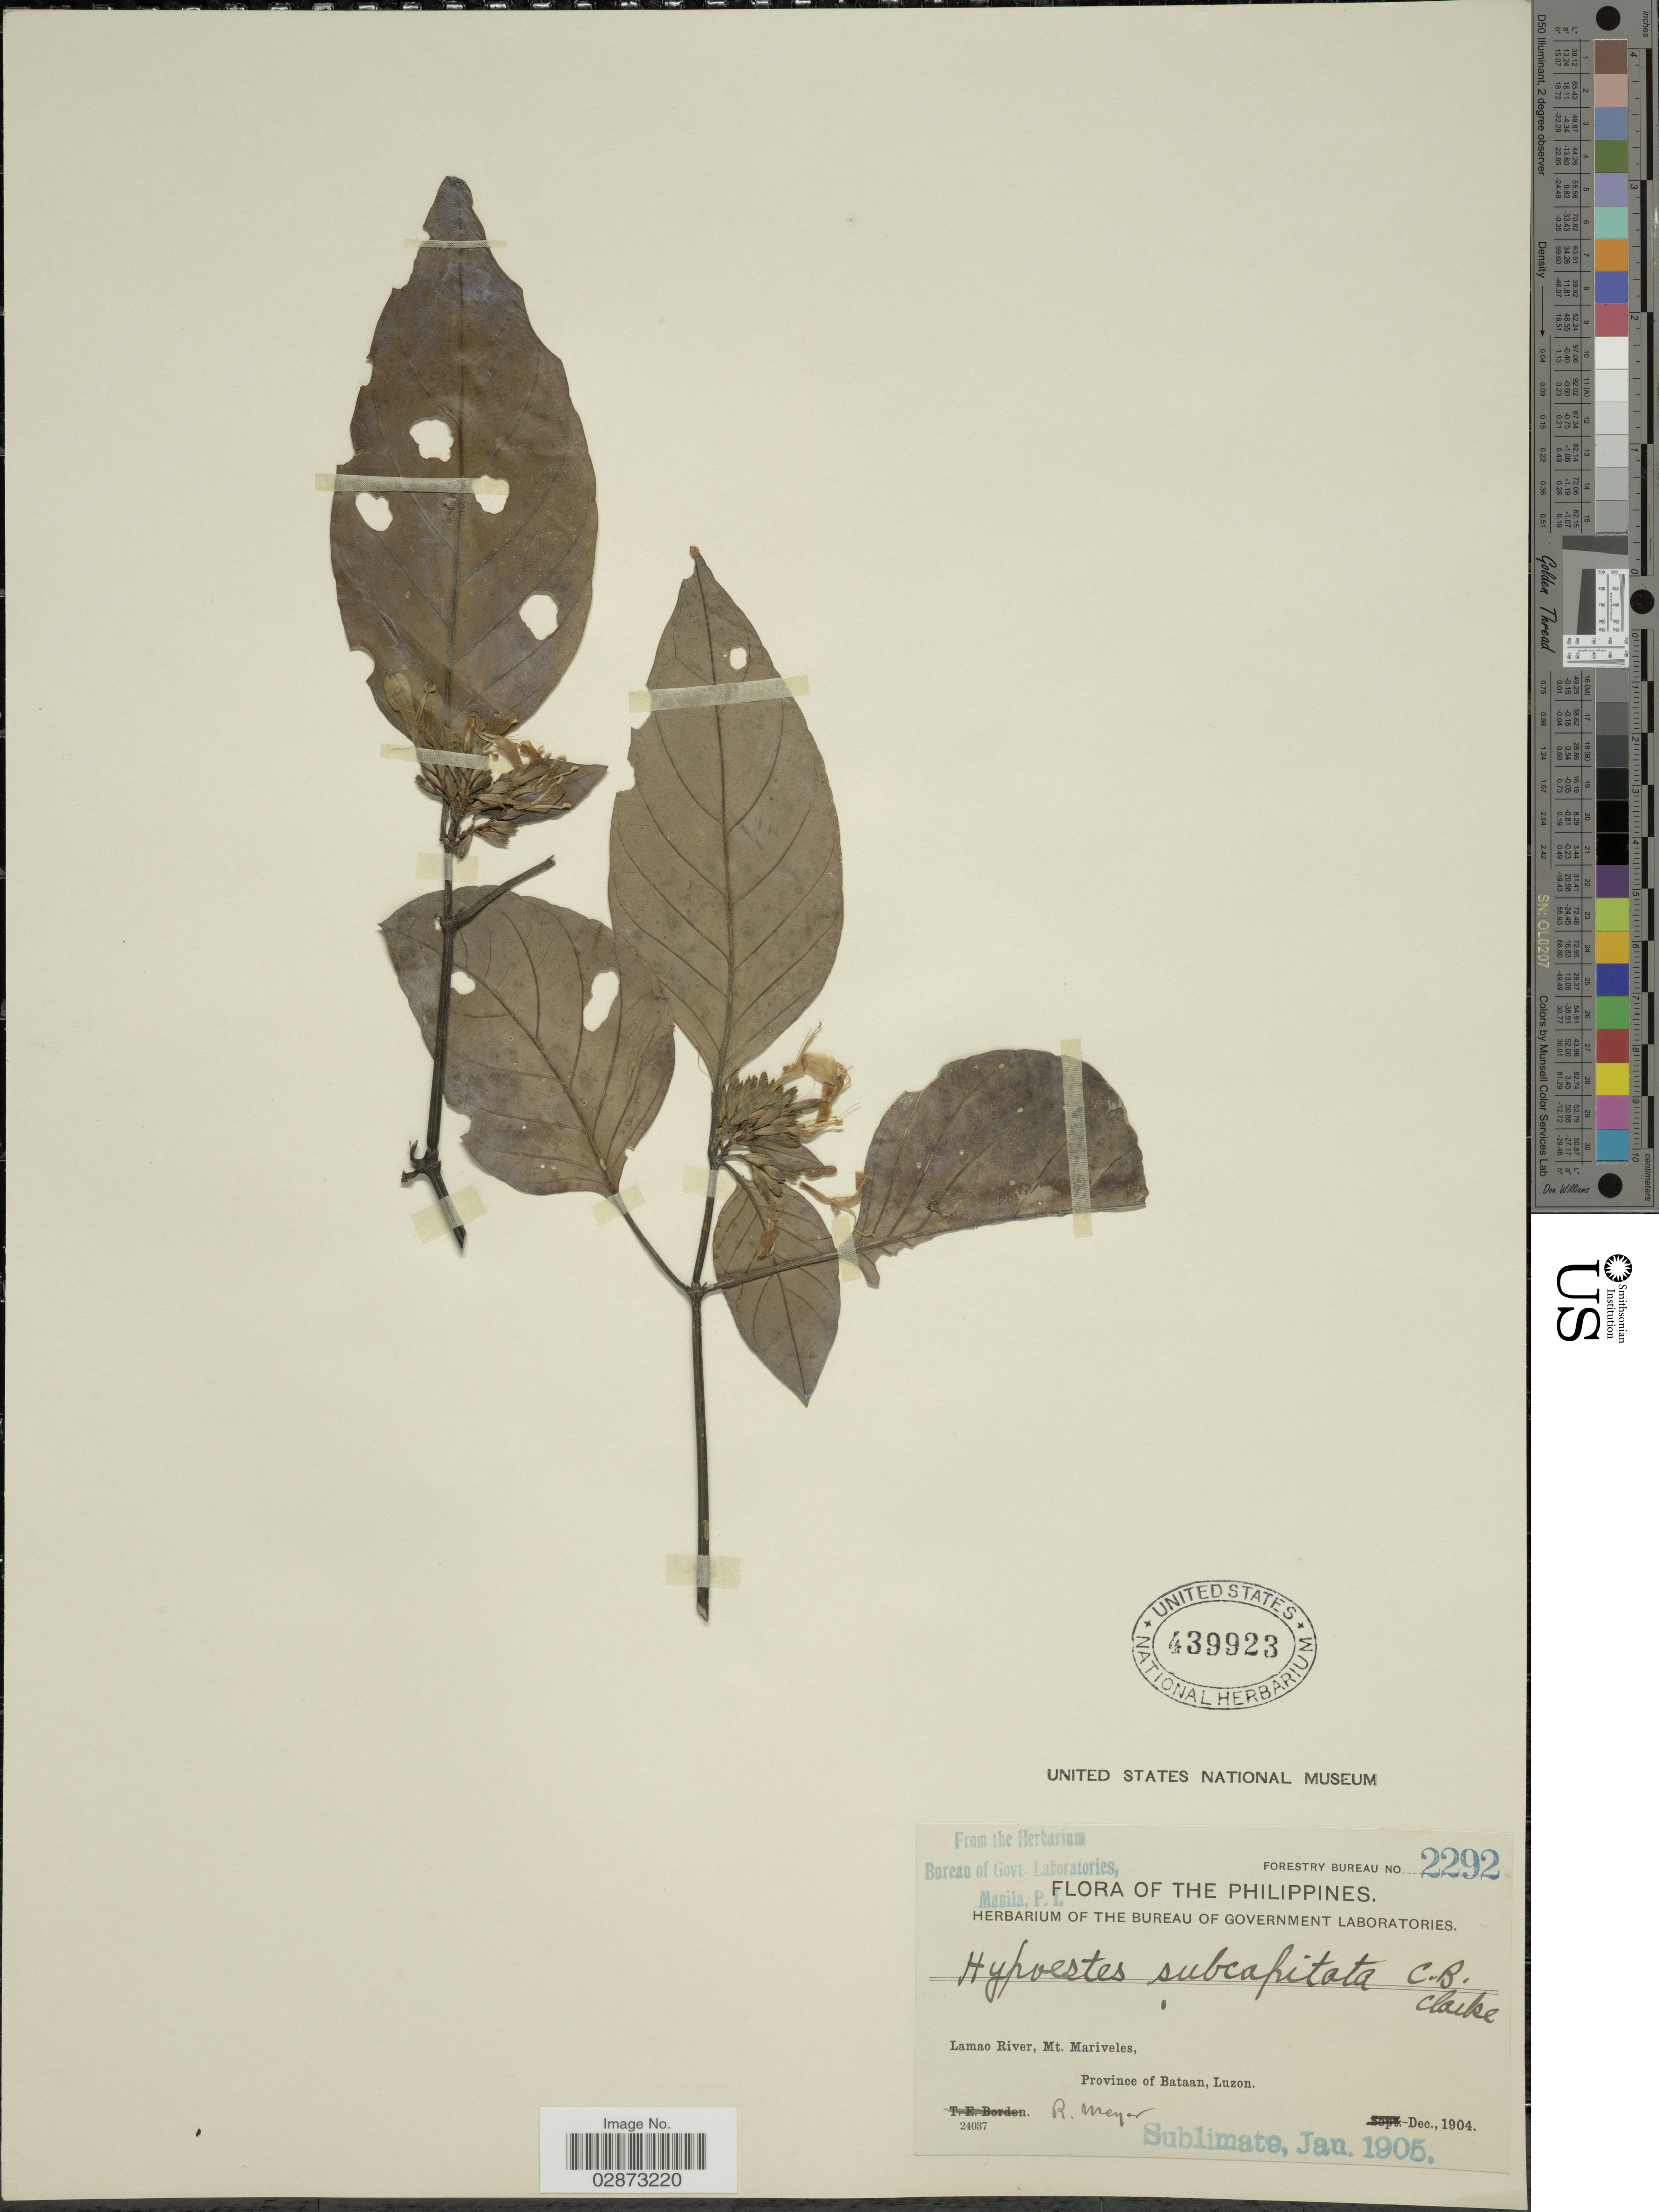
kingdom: Plantae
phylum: Tracheophyta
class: Magnoliopsida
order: Lamiales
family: Acanthaceae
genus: Hypoestes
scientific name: Hypoestes subcapitata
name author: C.B. Clarke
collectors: R. Meyer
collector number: Forestry Bureau 2292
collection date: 1904-12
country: Philippines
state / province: Central Luzon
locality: Lamao River, Mt. Mariveles, Province of Bataan, Luzon.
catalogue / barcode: US 439923